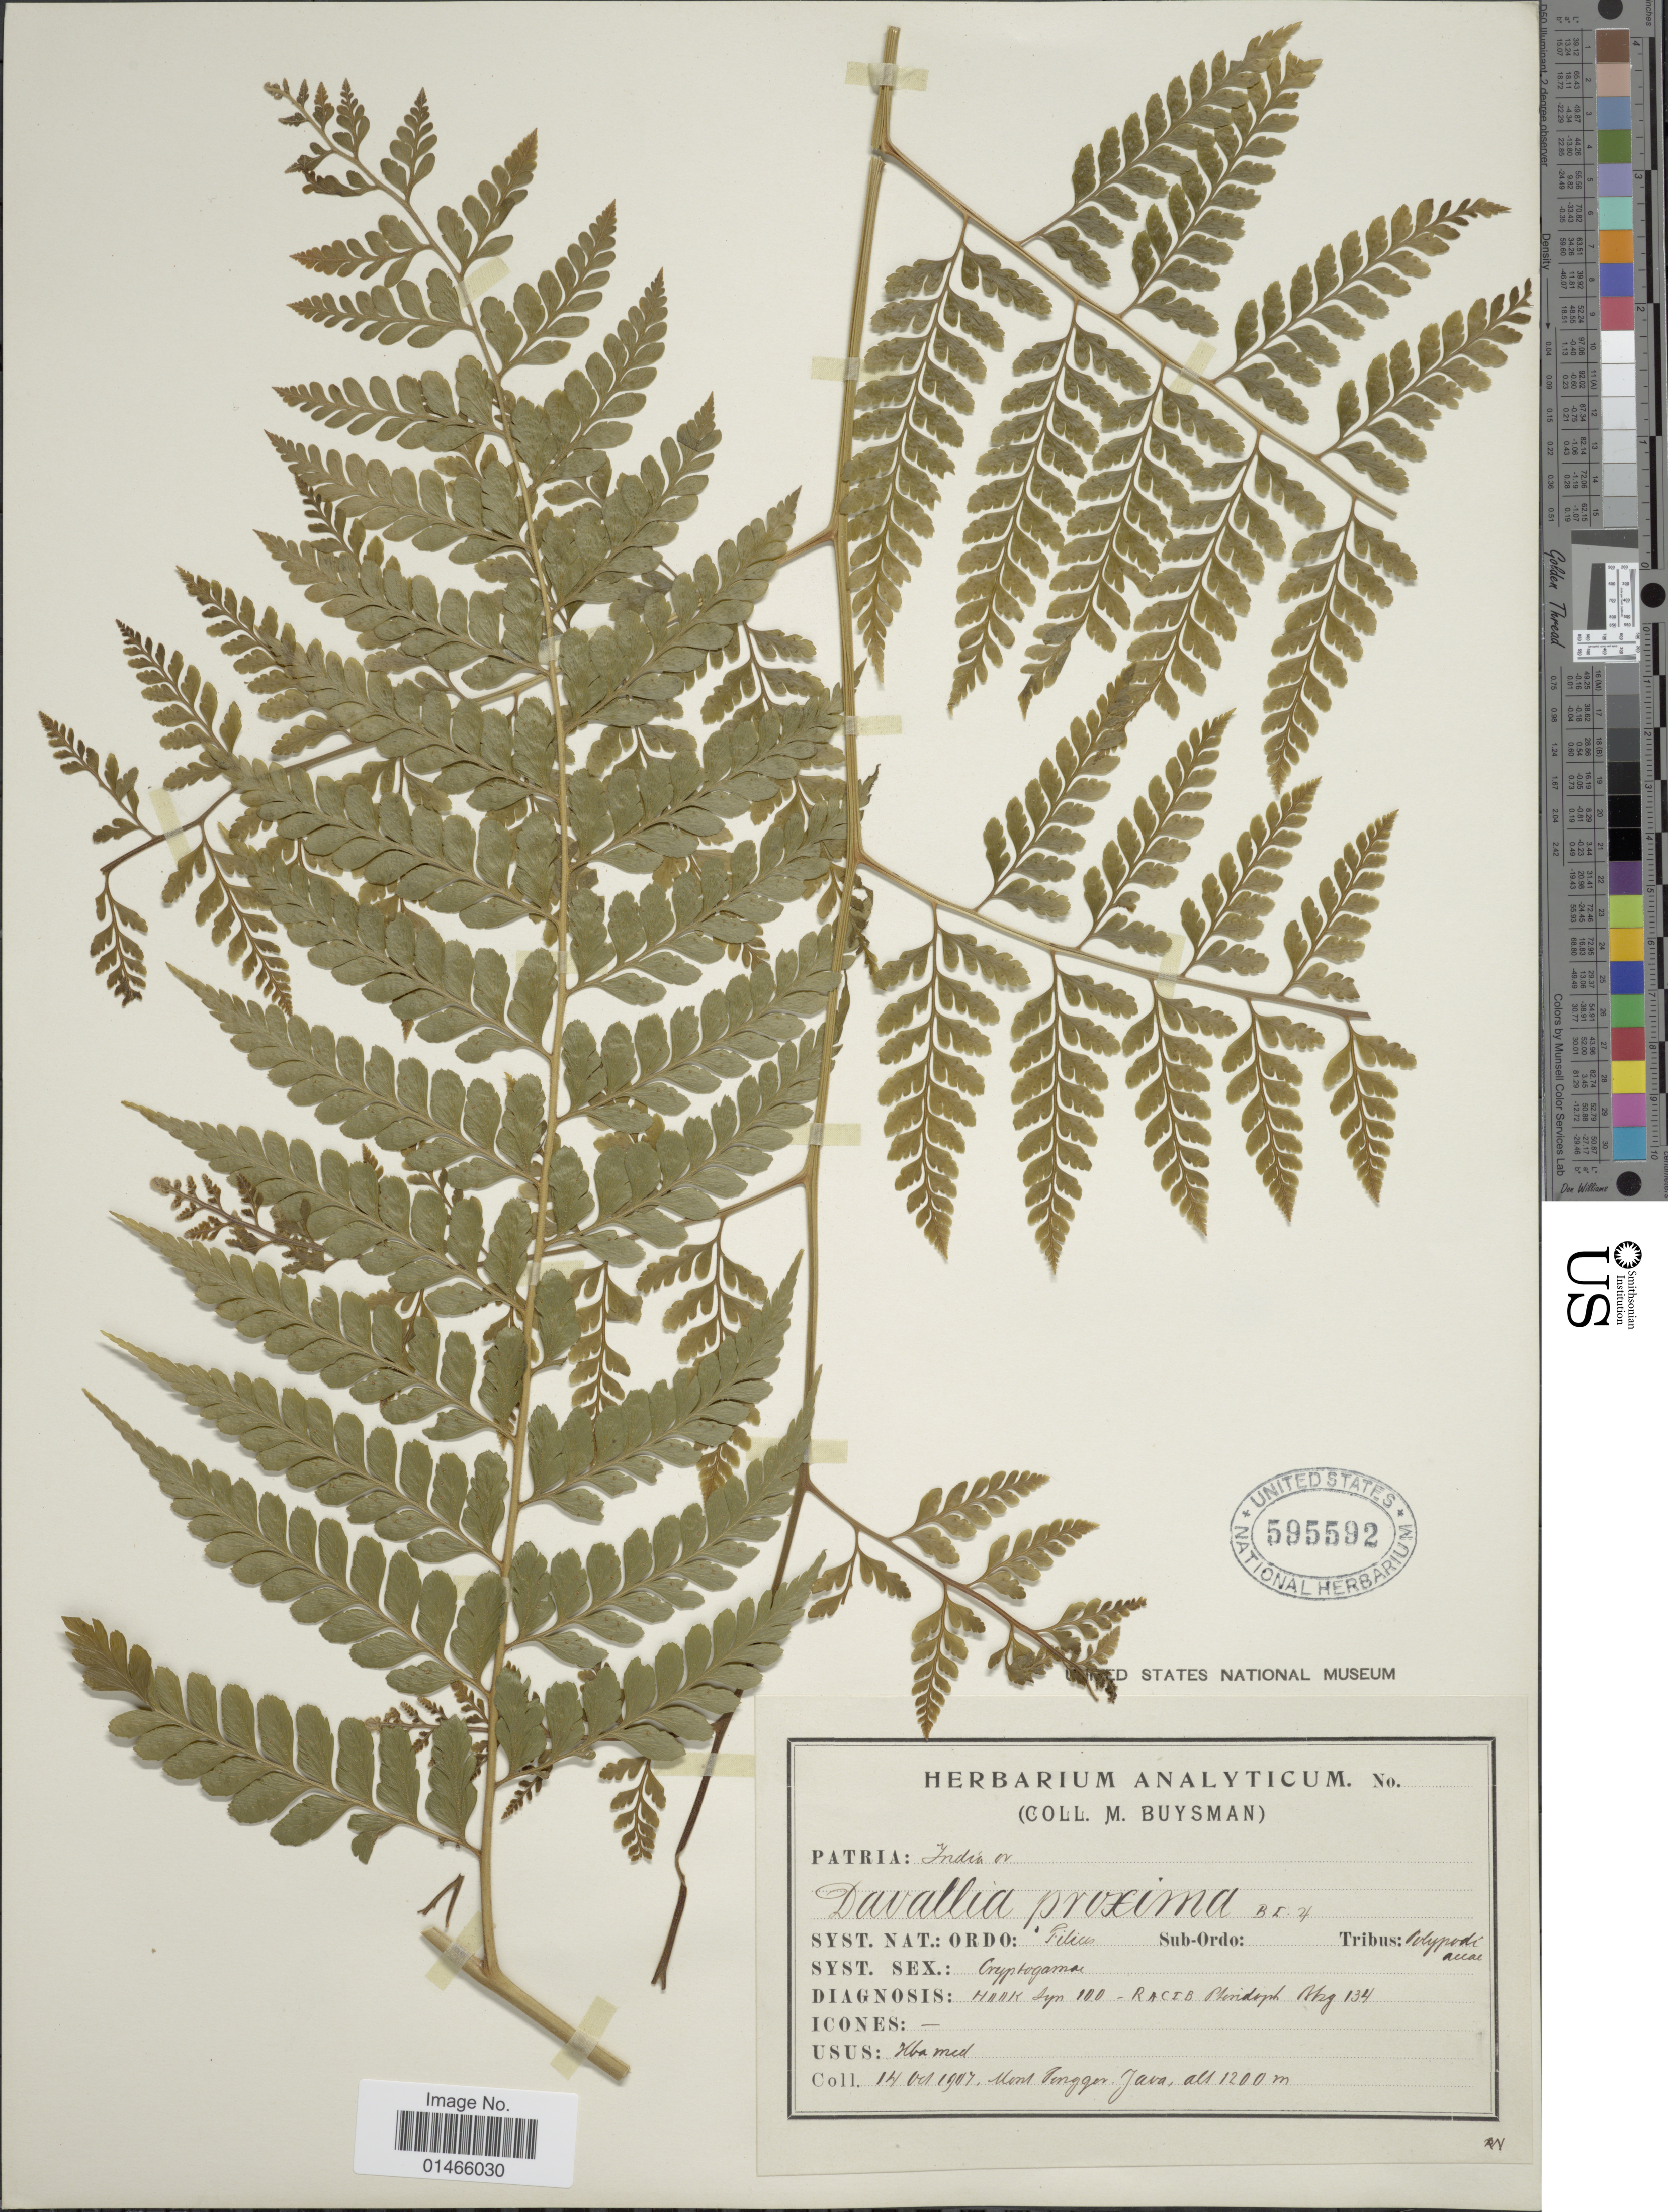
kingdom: Plantae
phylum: Tracheophyta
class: Polypodiopsida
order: Polypodiales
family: Dennstaedtiaceae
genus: Microlepia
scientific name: Microlepia proxima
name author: (Blume) C. Presl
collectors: M. Buysman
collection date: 1907-10-14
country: Indonesia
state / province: Java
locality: Java, Uoml Tengar [interpreted]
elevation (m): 1200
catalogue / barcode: US 595592